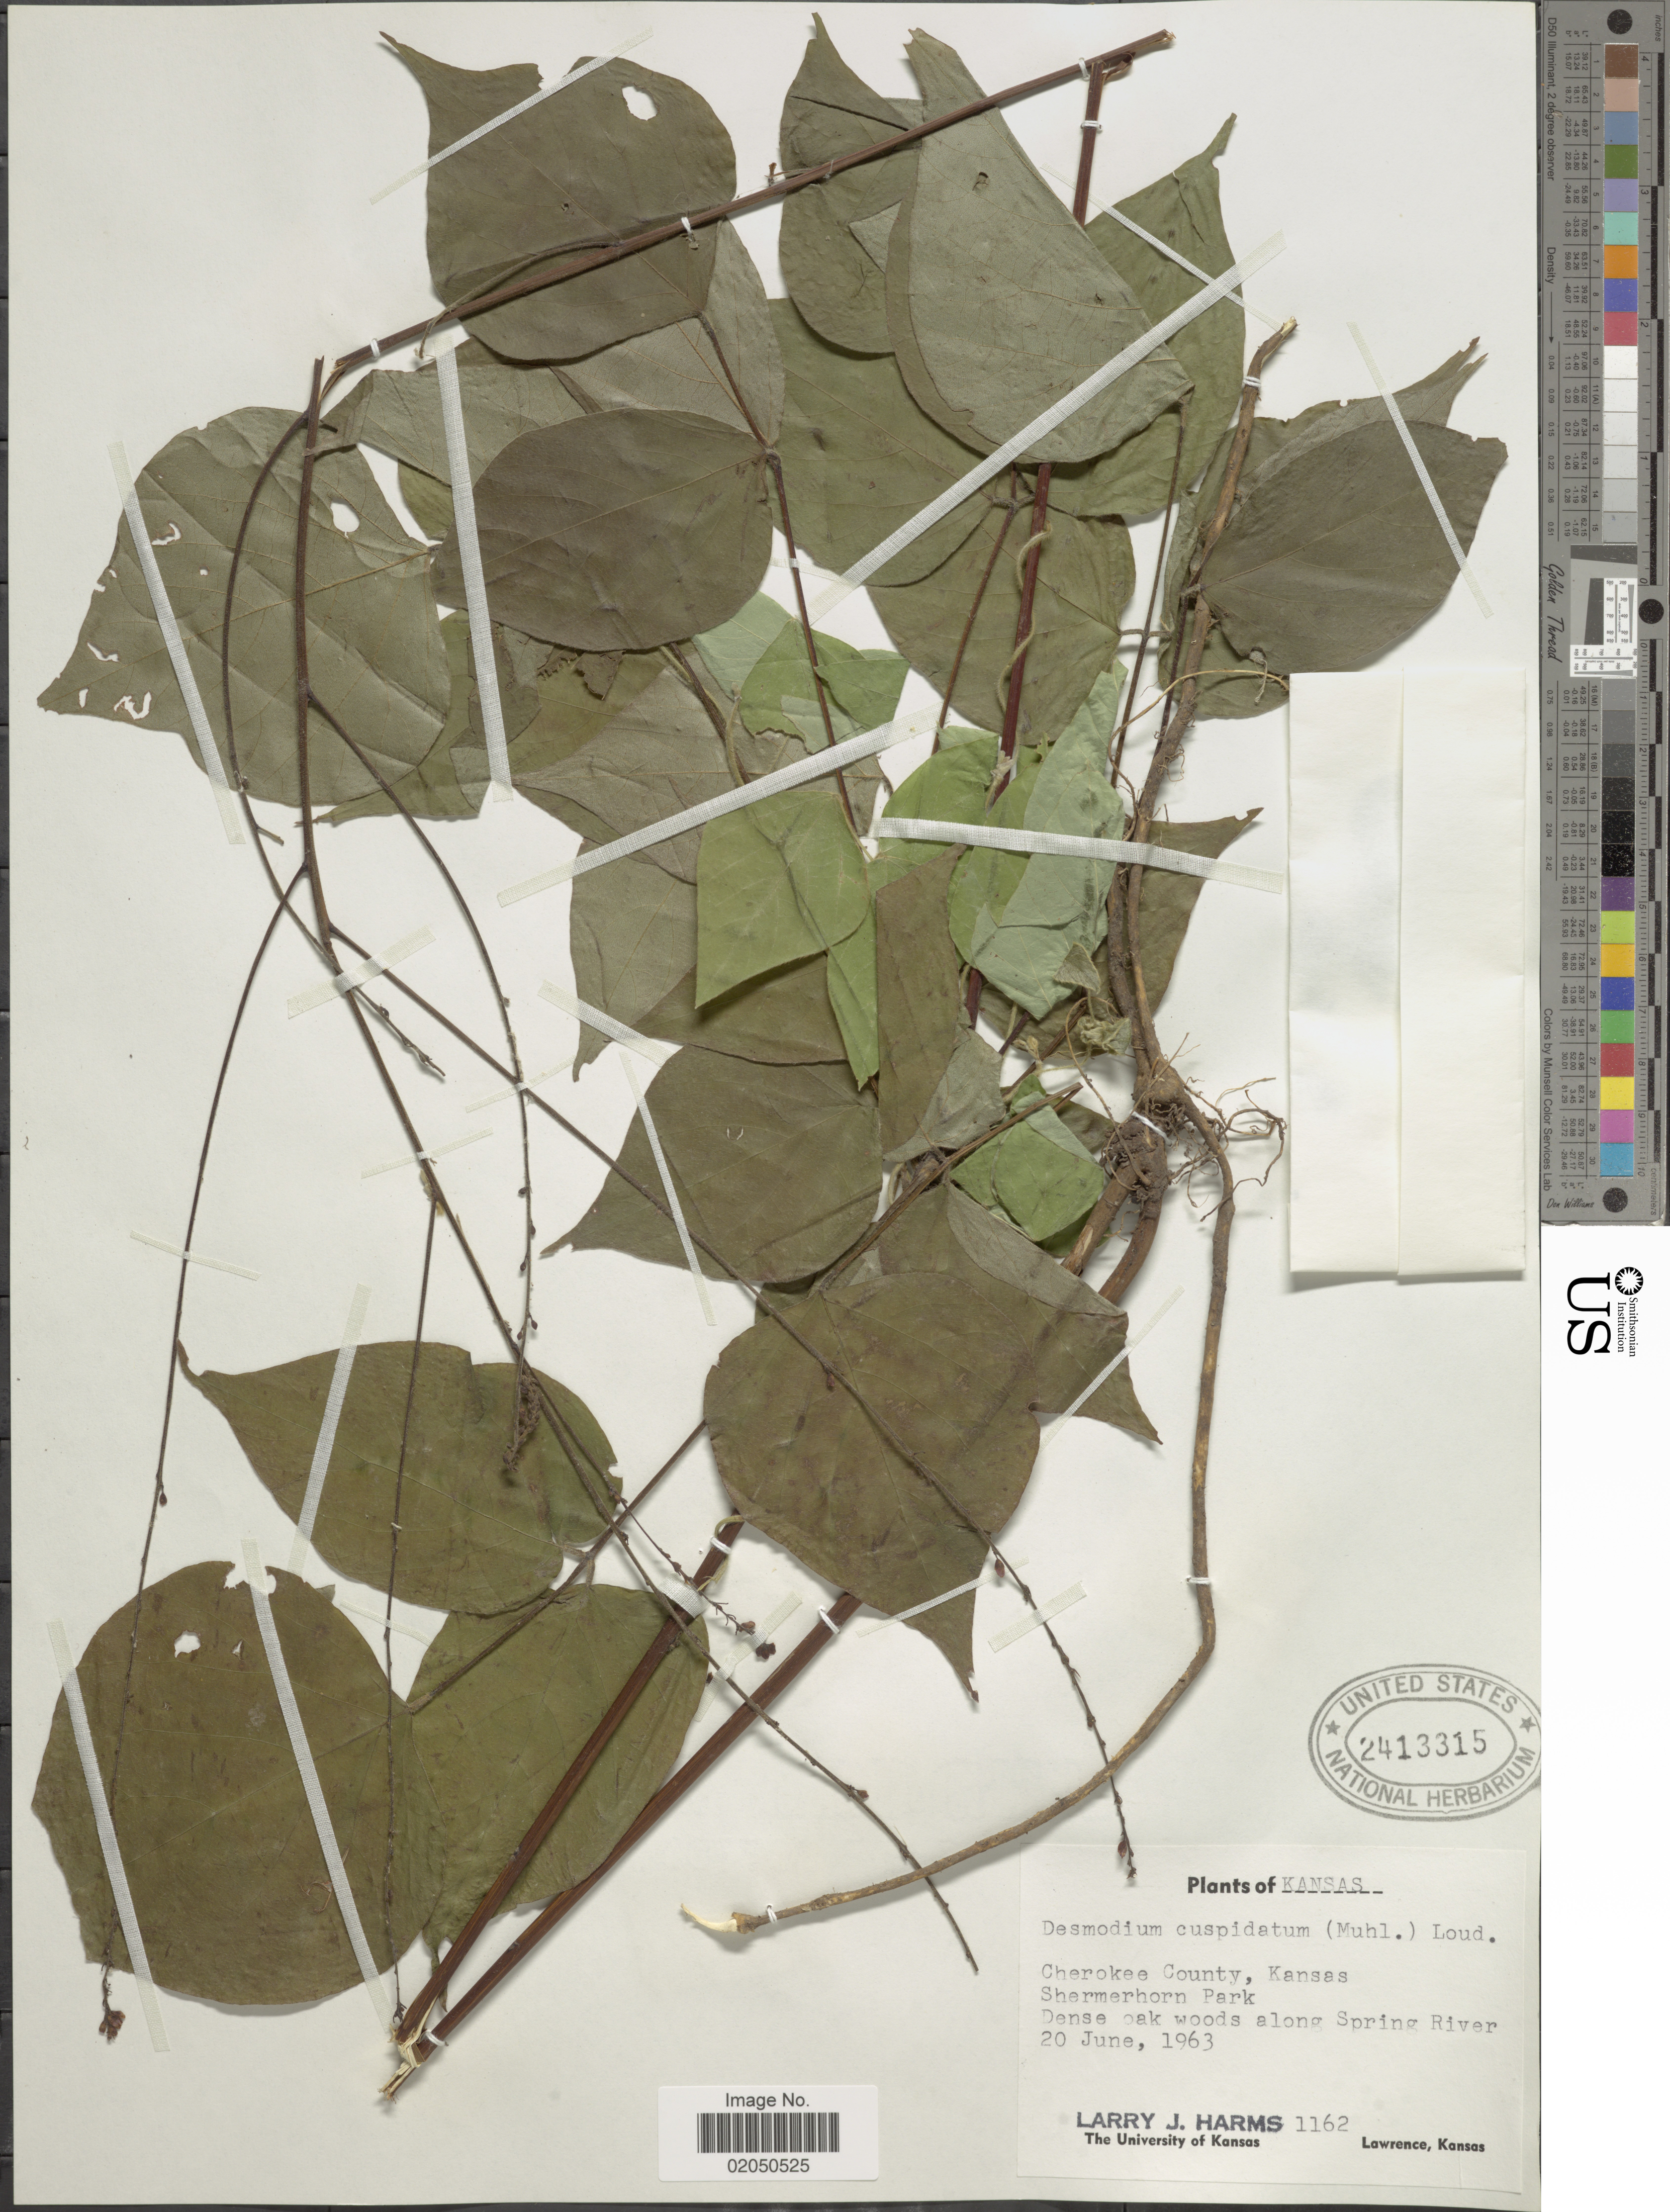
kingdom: Plantae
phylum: Tracheophyta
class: Magnoliopsida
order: Fabales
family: Fabaceae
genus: Desmodium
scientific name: Desmodium cuspidatum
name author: (Muhl. ex Willd.) Loudon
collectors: L. Harms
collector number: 1162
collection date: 1963-06-20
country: United States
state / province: Kansas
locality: Cherokee County, Kansas, Shermerhorn Park, Dense oak woods along Spring River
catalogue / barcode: US 2413315